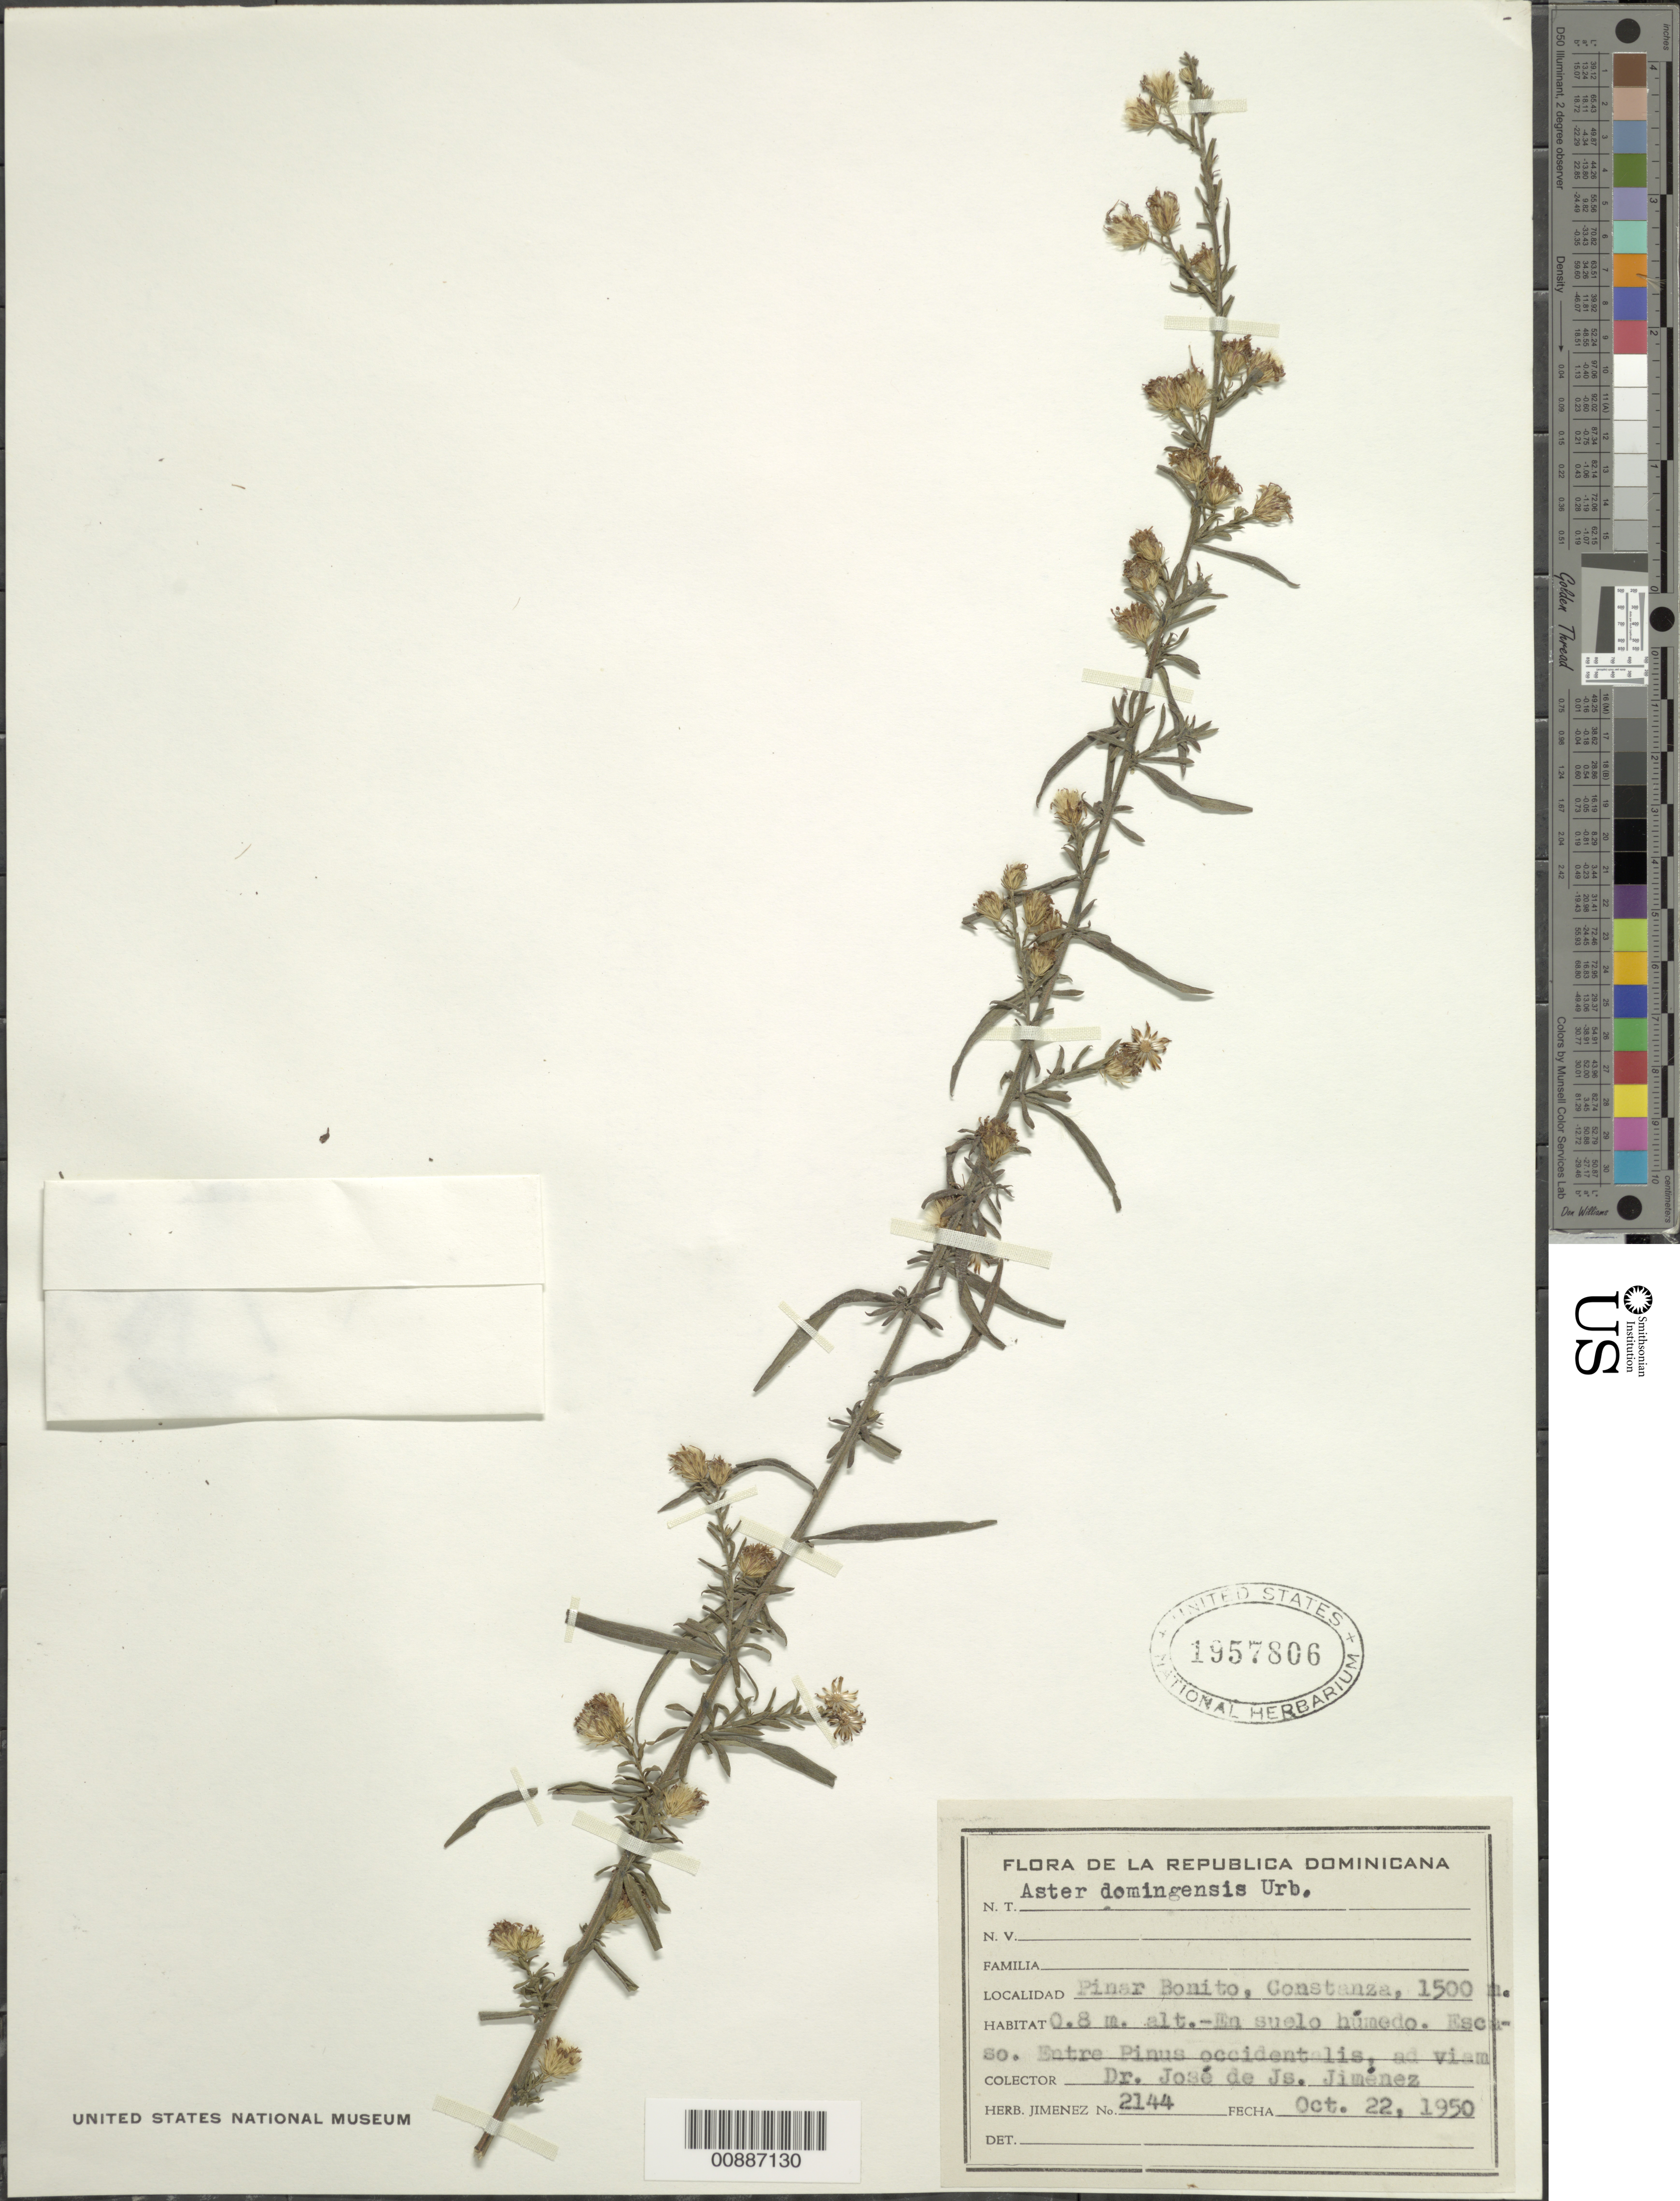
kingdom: Plantae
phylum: Tracheophyta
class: Magnoliopsida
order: Asterales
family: Asteraceae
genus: Symphyotrichum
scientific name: Symphyotrichum domingensis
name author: (Urb.) G.L. Nesom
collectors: J. J. Jiménez Almonte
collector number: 2144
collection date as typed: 22 Oct 1950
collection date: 1950-10-22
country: Dominican Republic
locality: Pinar Bonito, Constanza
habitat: In damp soil. Between Pinus occidentalis and "viam".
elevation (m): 1500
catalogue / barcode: US 1957806